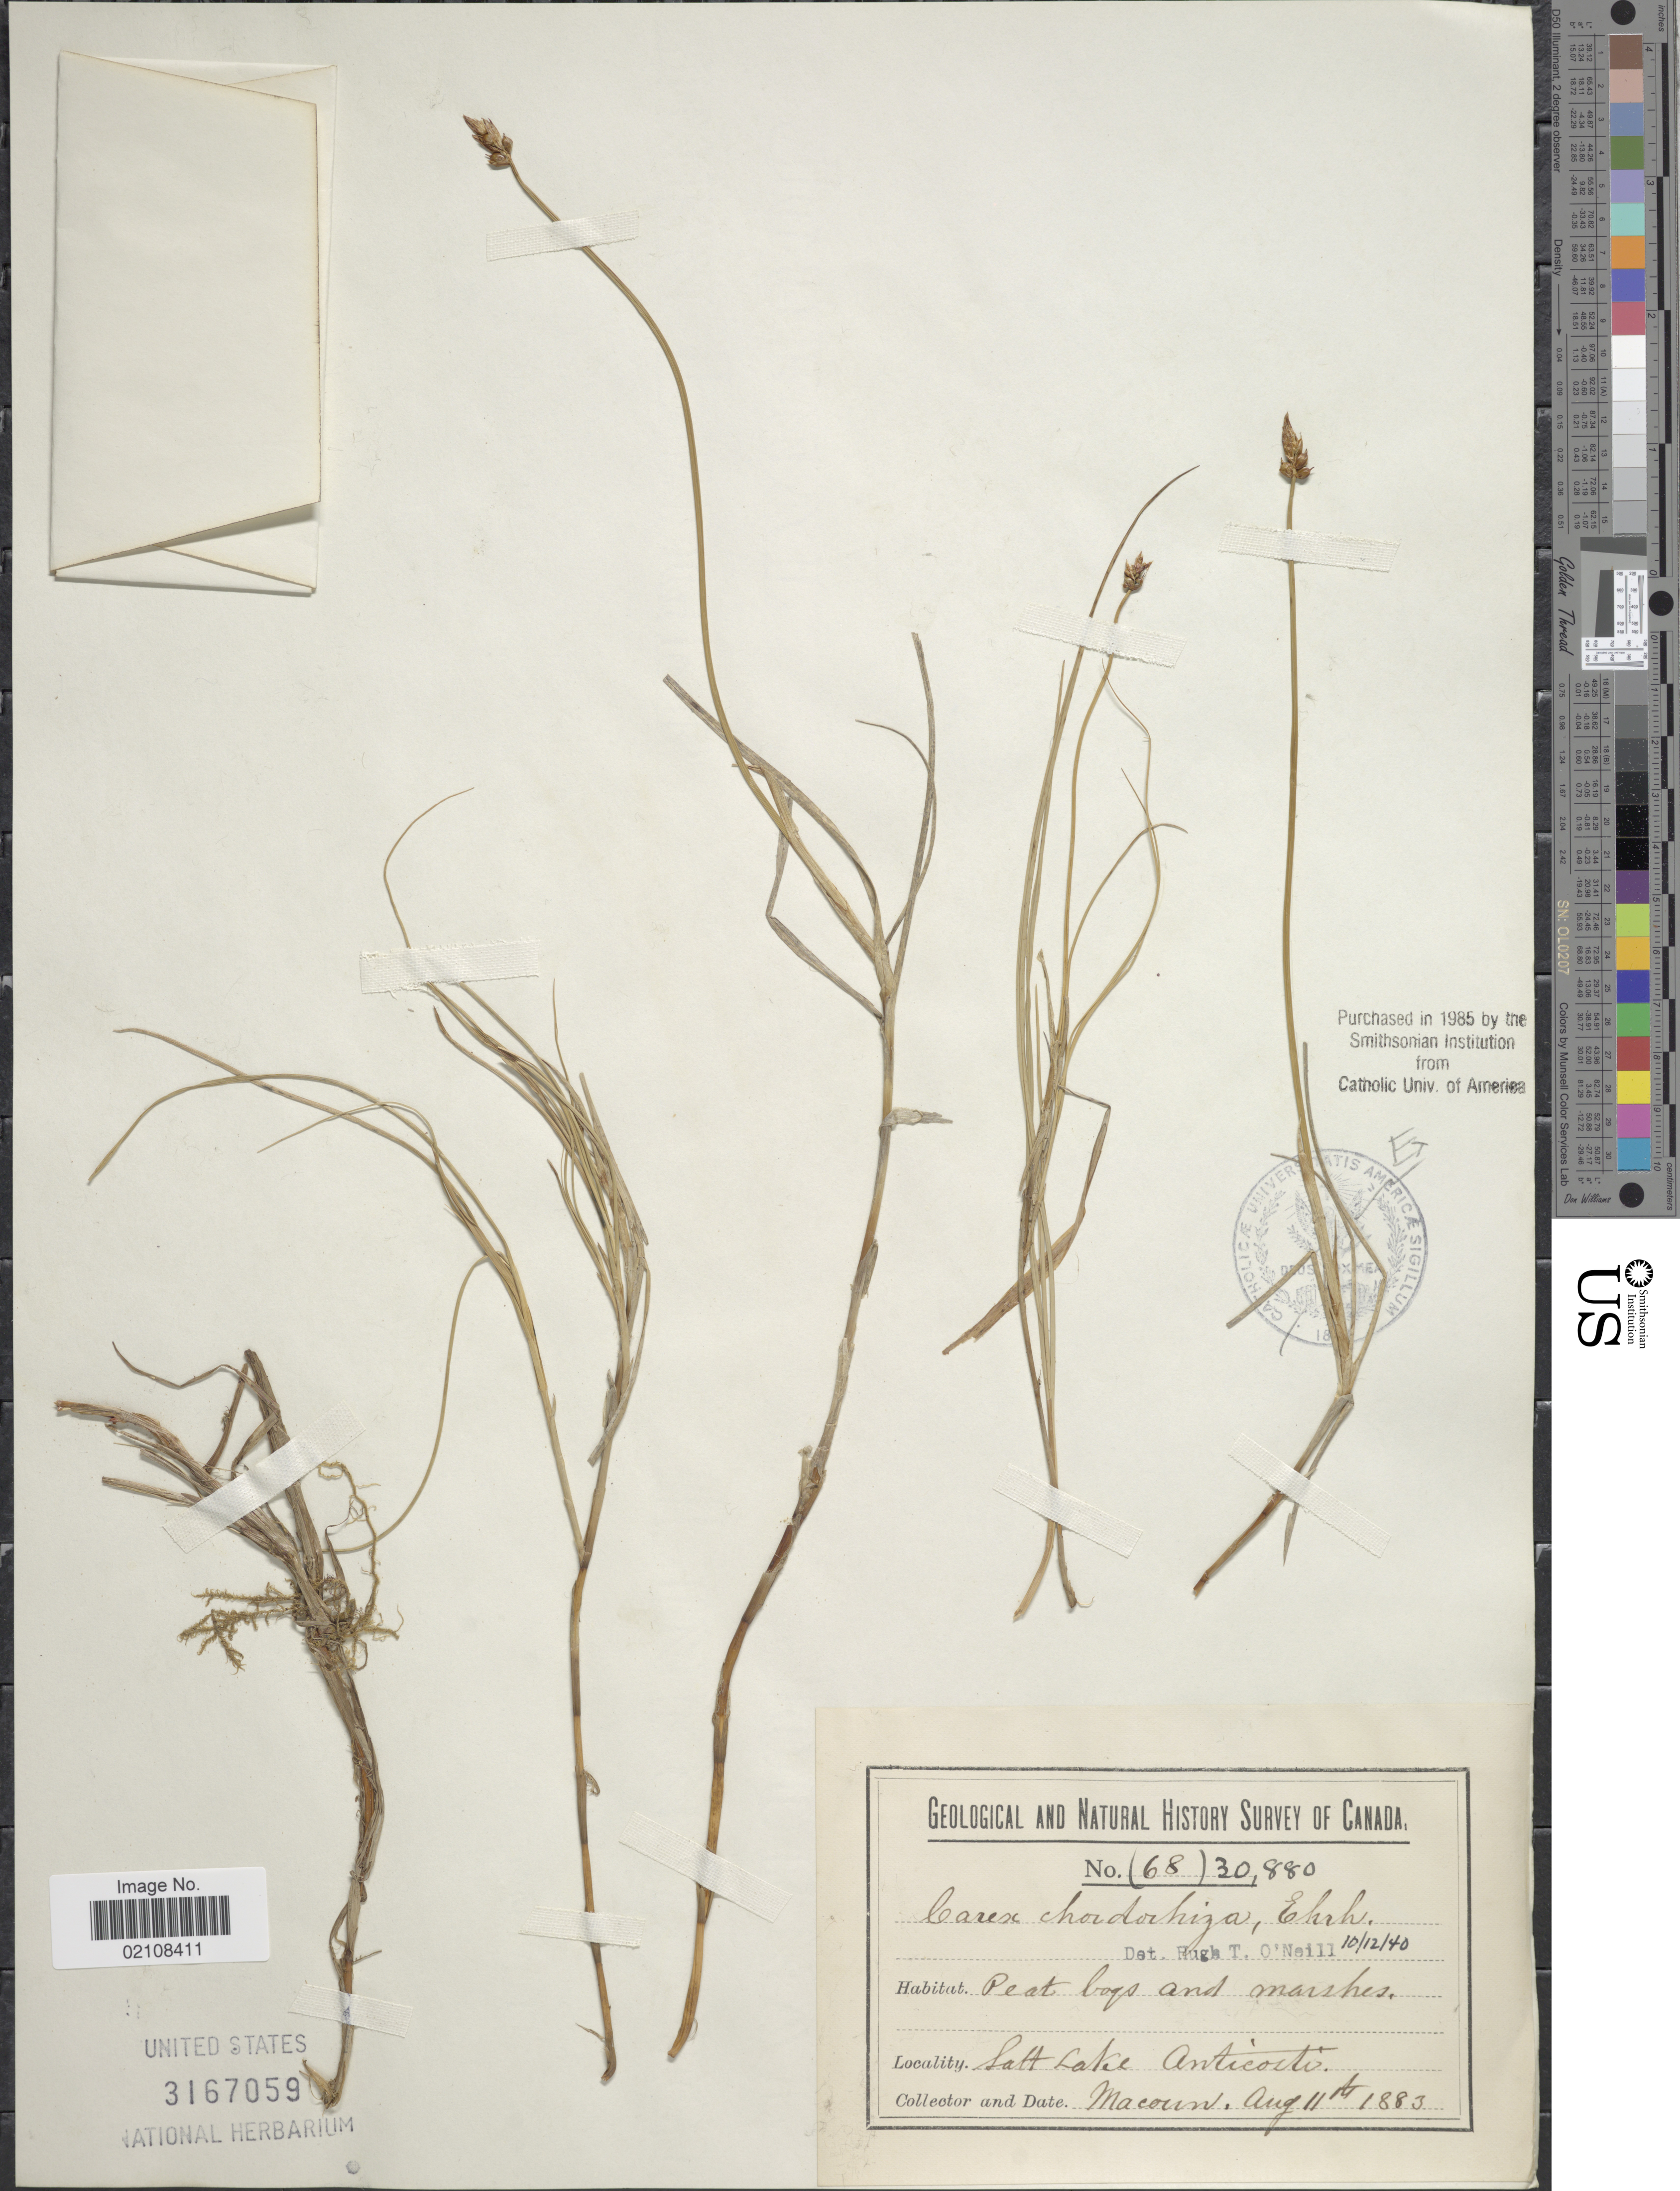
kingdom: Plantae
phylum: Tracheophyta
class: Liliopsida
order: Poales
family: Cyperaceae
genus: Carex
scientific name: Carex chordorrhiza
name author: L. f.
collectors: -- Macoun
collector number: (68) 30880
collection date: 1883-08-11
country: Canada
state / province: Quebec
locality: Salt Lake, Anticosti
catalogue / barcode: US 3167059